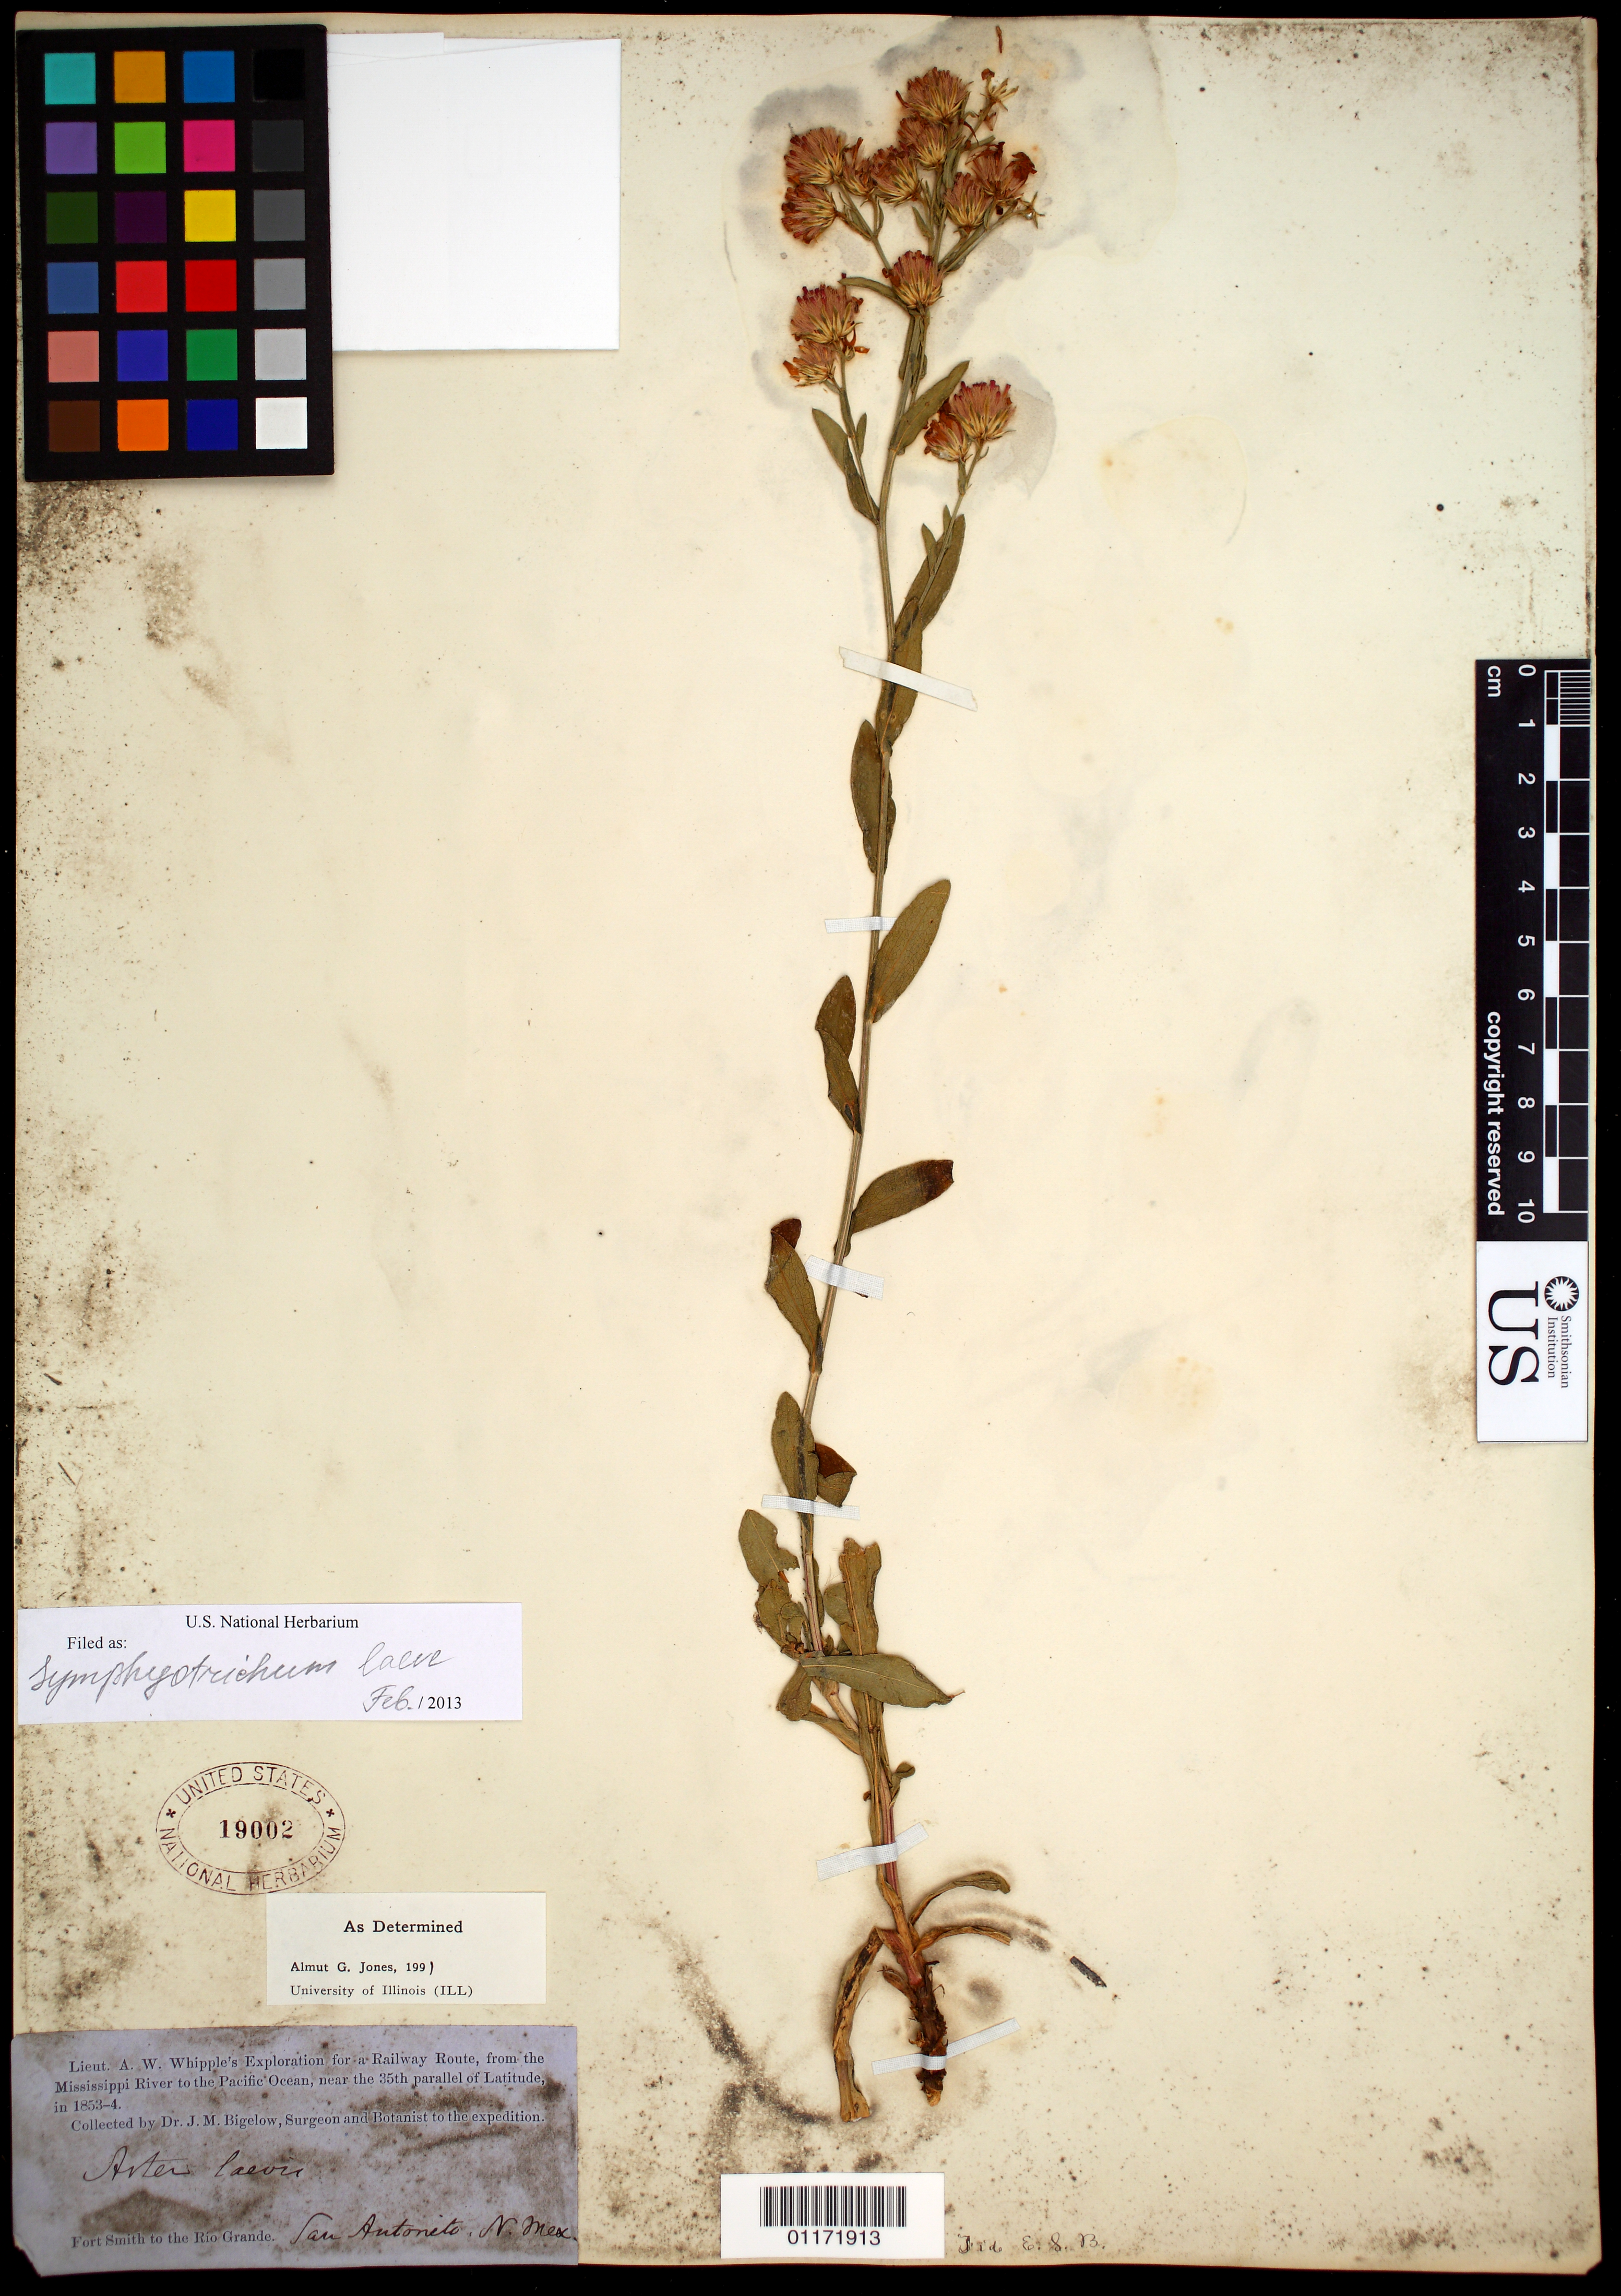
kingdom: Plantae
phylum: Tracheophyta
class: Magnoliopsida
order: Asterales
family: Asteraceae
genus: Symphyotrichum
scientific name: Symphyotrichum laeve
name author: (L.) Á. Löve & D. Löve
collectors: J. M. Bigelow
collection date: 1853/1854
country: United States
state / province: New Mexico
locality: [San Antonita], New Mex.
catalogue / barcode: US 19002